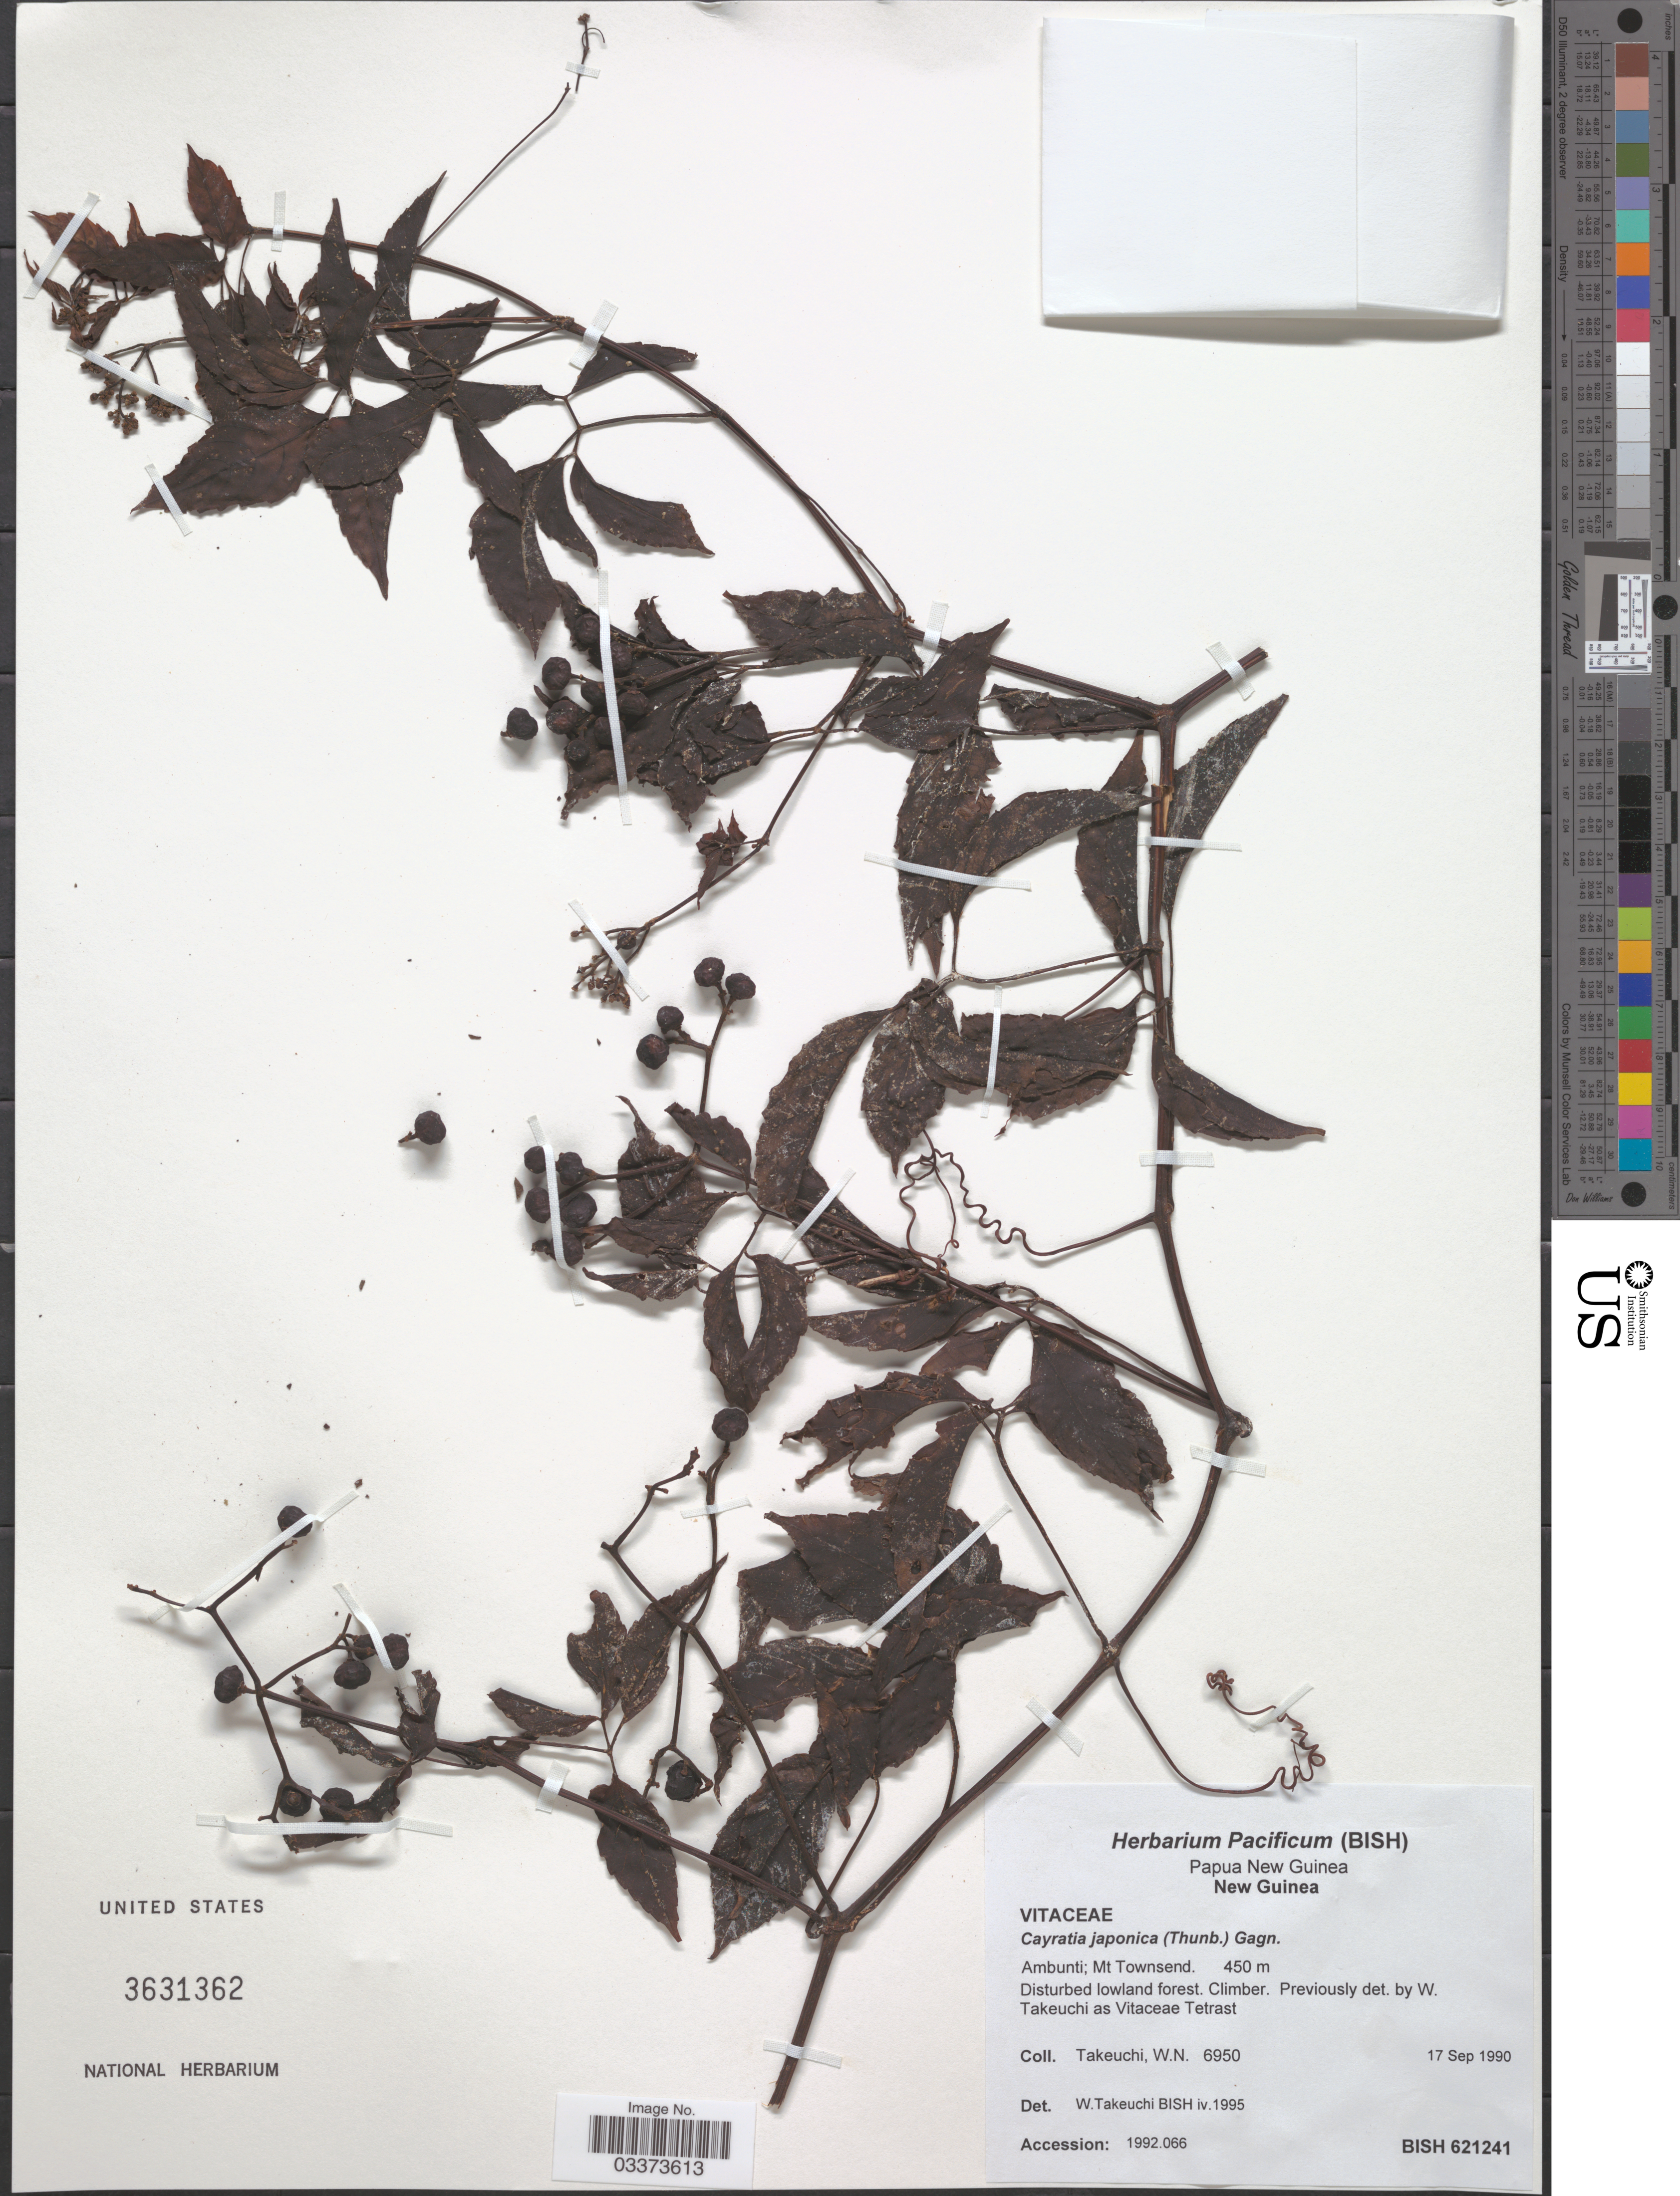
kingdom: Plantae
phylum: Tracheophyta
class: Magnoliopsida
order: Vitales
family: Vitaceae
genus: Causonis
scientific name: Causonis japonica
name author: (Thunb.) Raf.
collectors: W. N. Takeuchi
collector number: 6950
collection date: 1990-09-17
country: Papua New Guinea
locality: New Guinea. Ambunti; Mt Townsend.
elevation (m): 450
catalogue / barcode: US 3631362